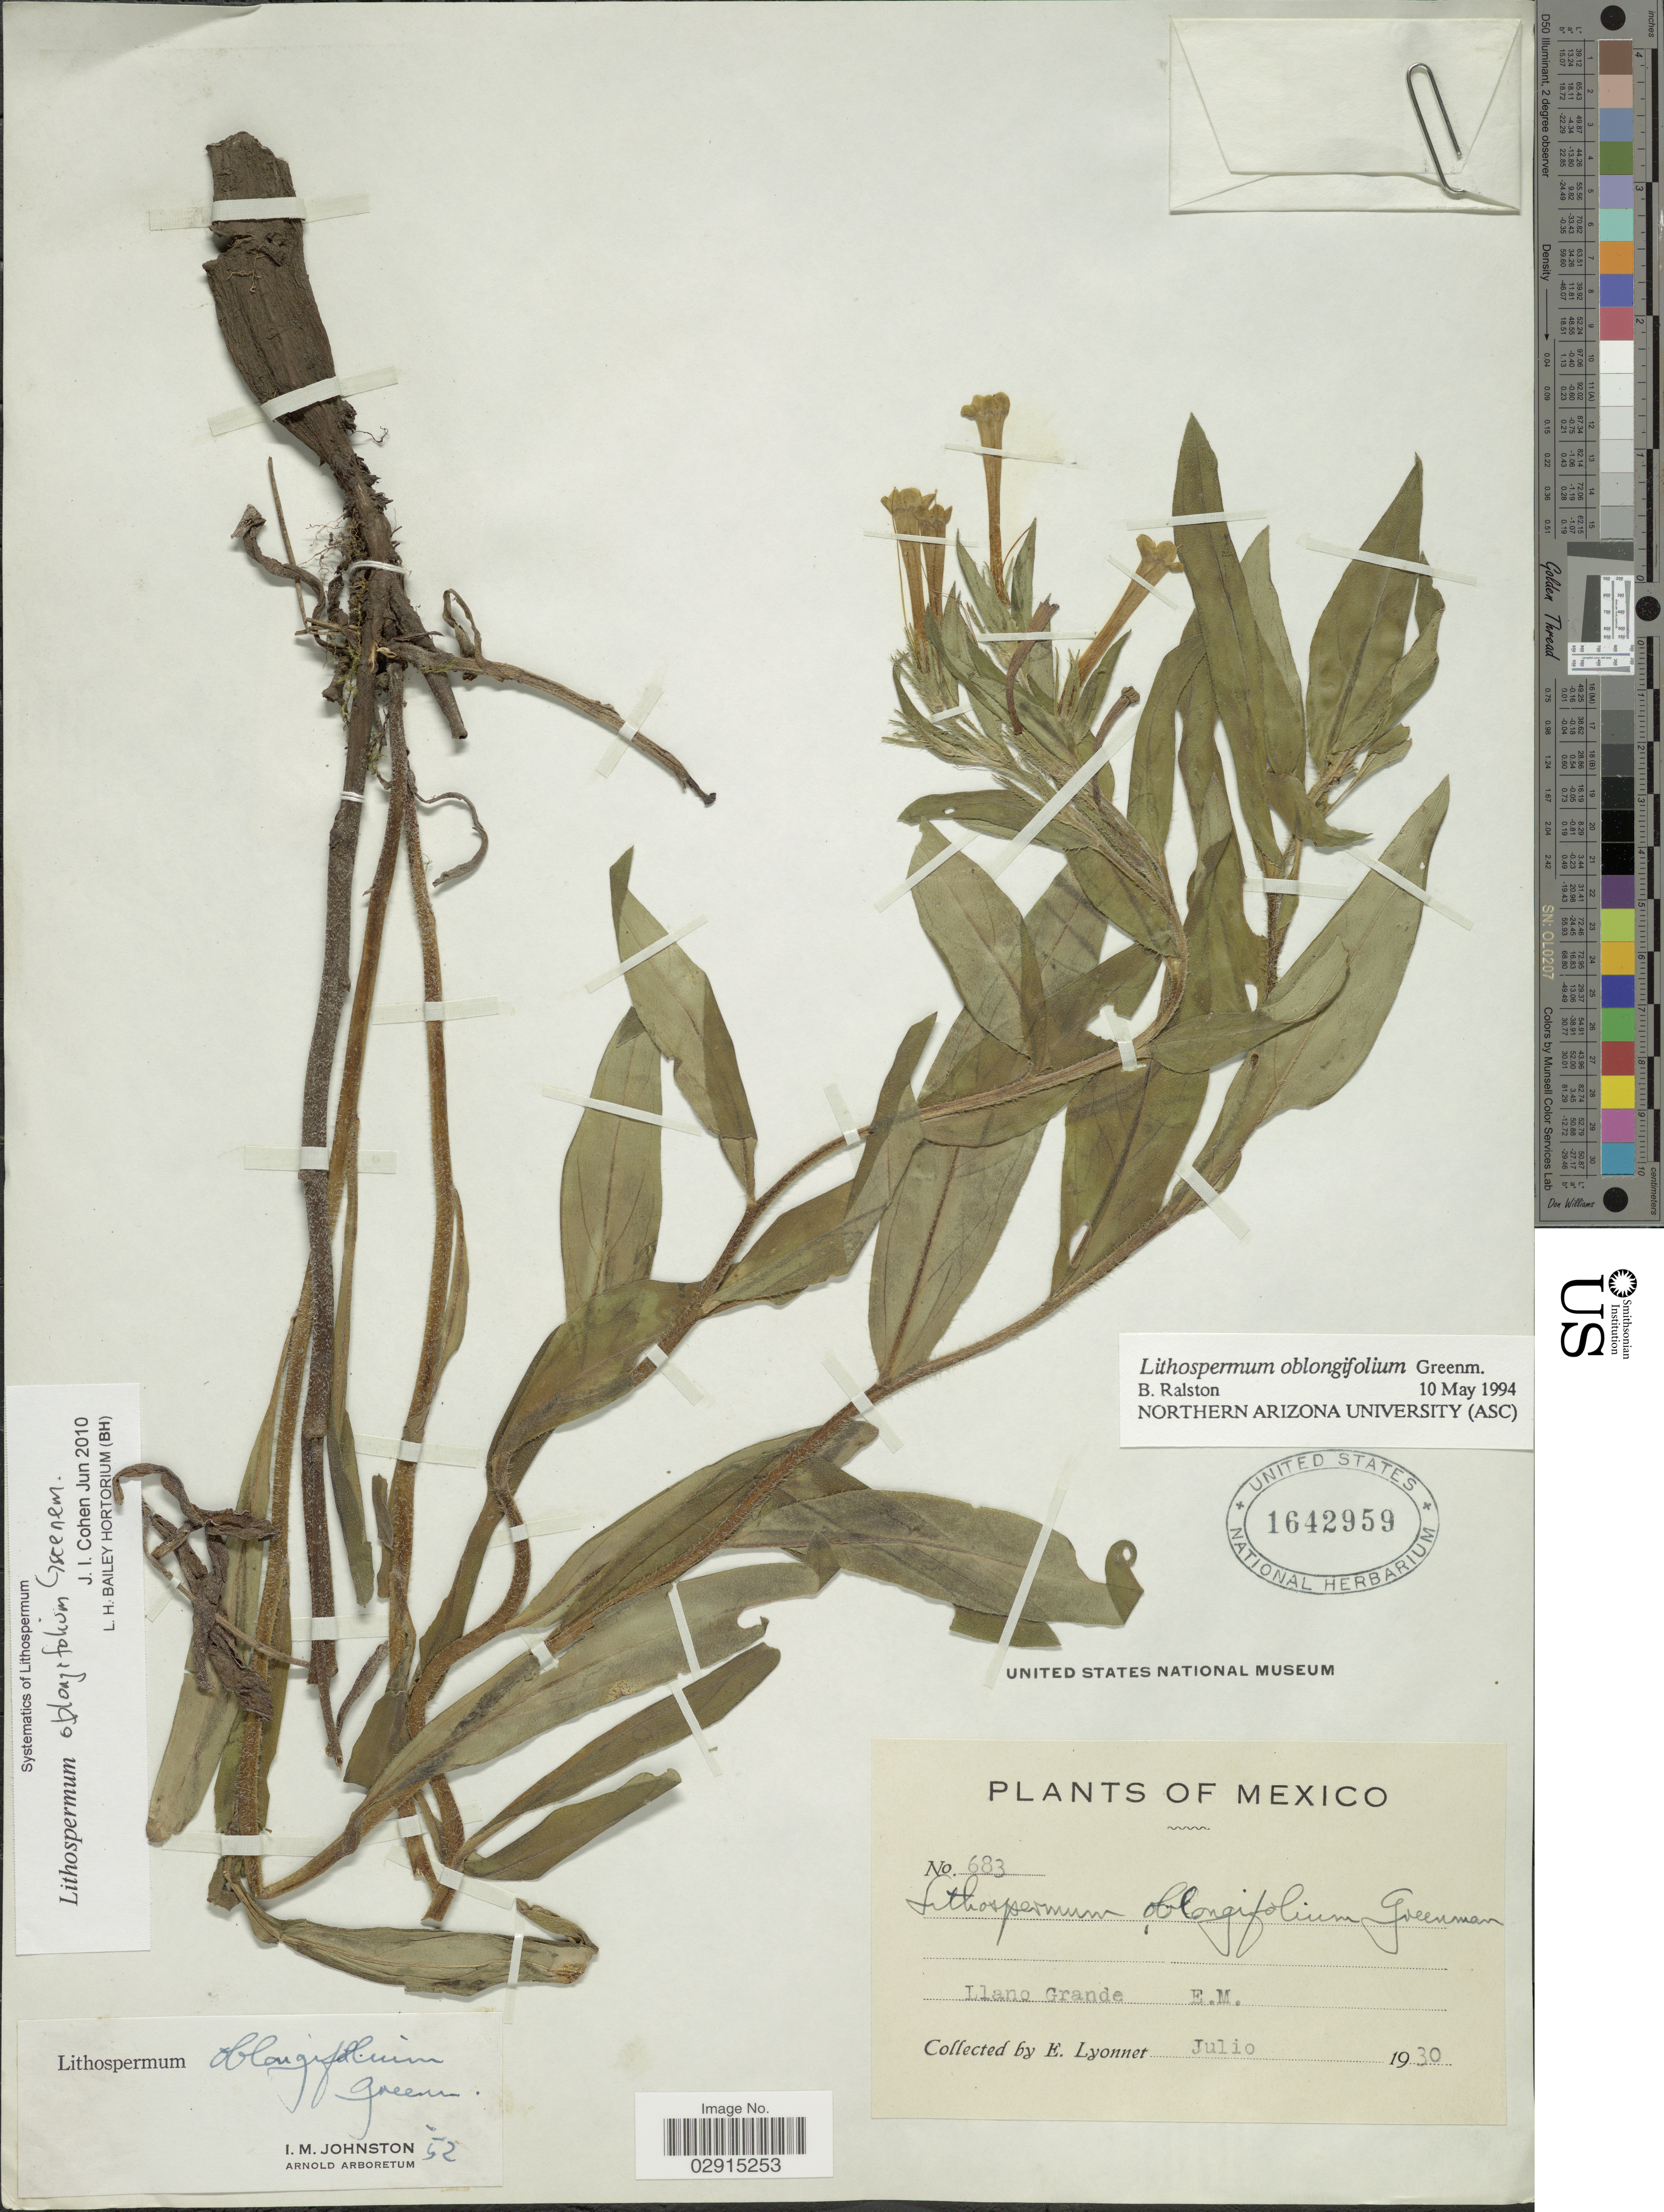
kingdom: Plantae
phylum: Tracheophyta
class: Magnoliopsida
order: Boraginales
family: Boraginaceae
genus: Lithospermum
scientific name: Lithospermum oblongifolium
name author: Greenm.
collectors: E. Lyonnet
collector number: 683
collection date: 1930-07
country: Mexico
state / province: México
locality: Llano Grande. E.M.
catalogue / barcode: US 1642959